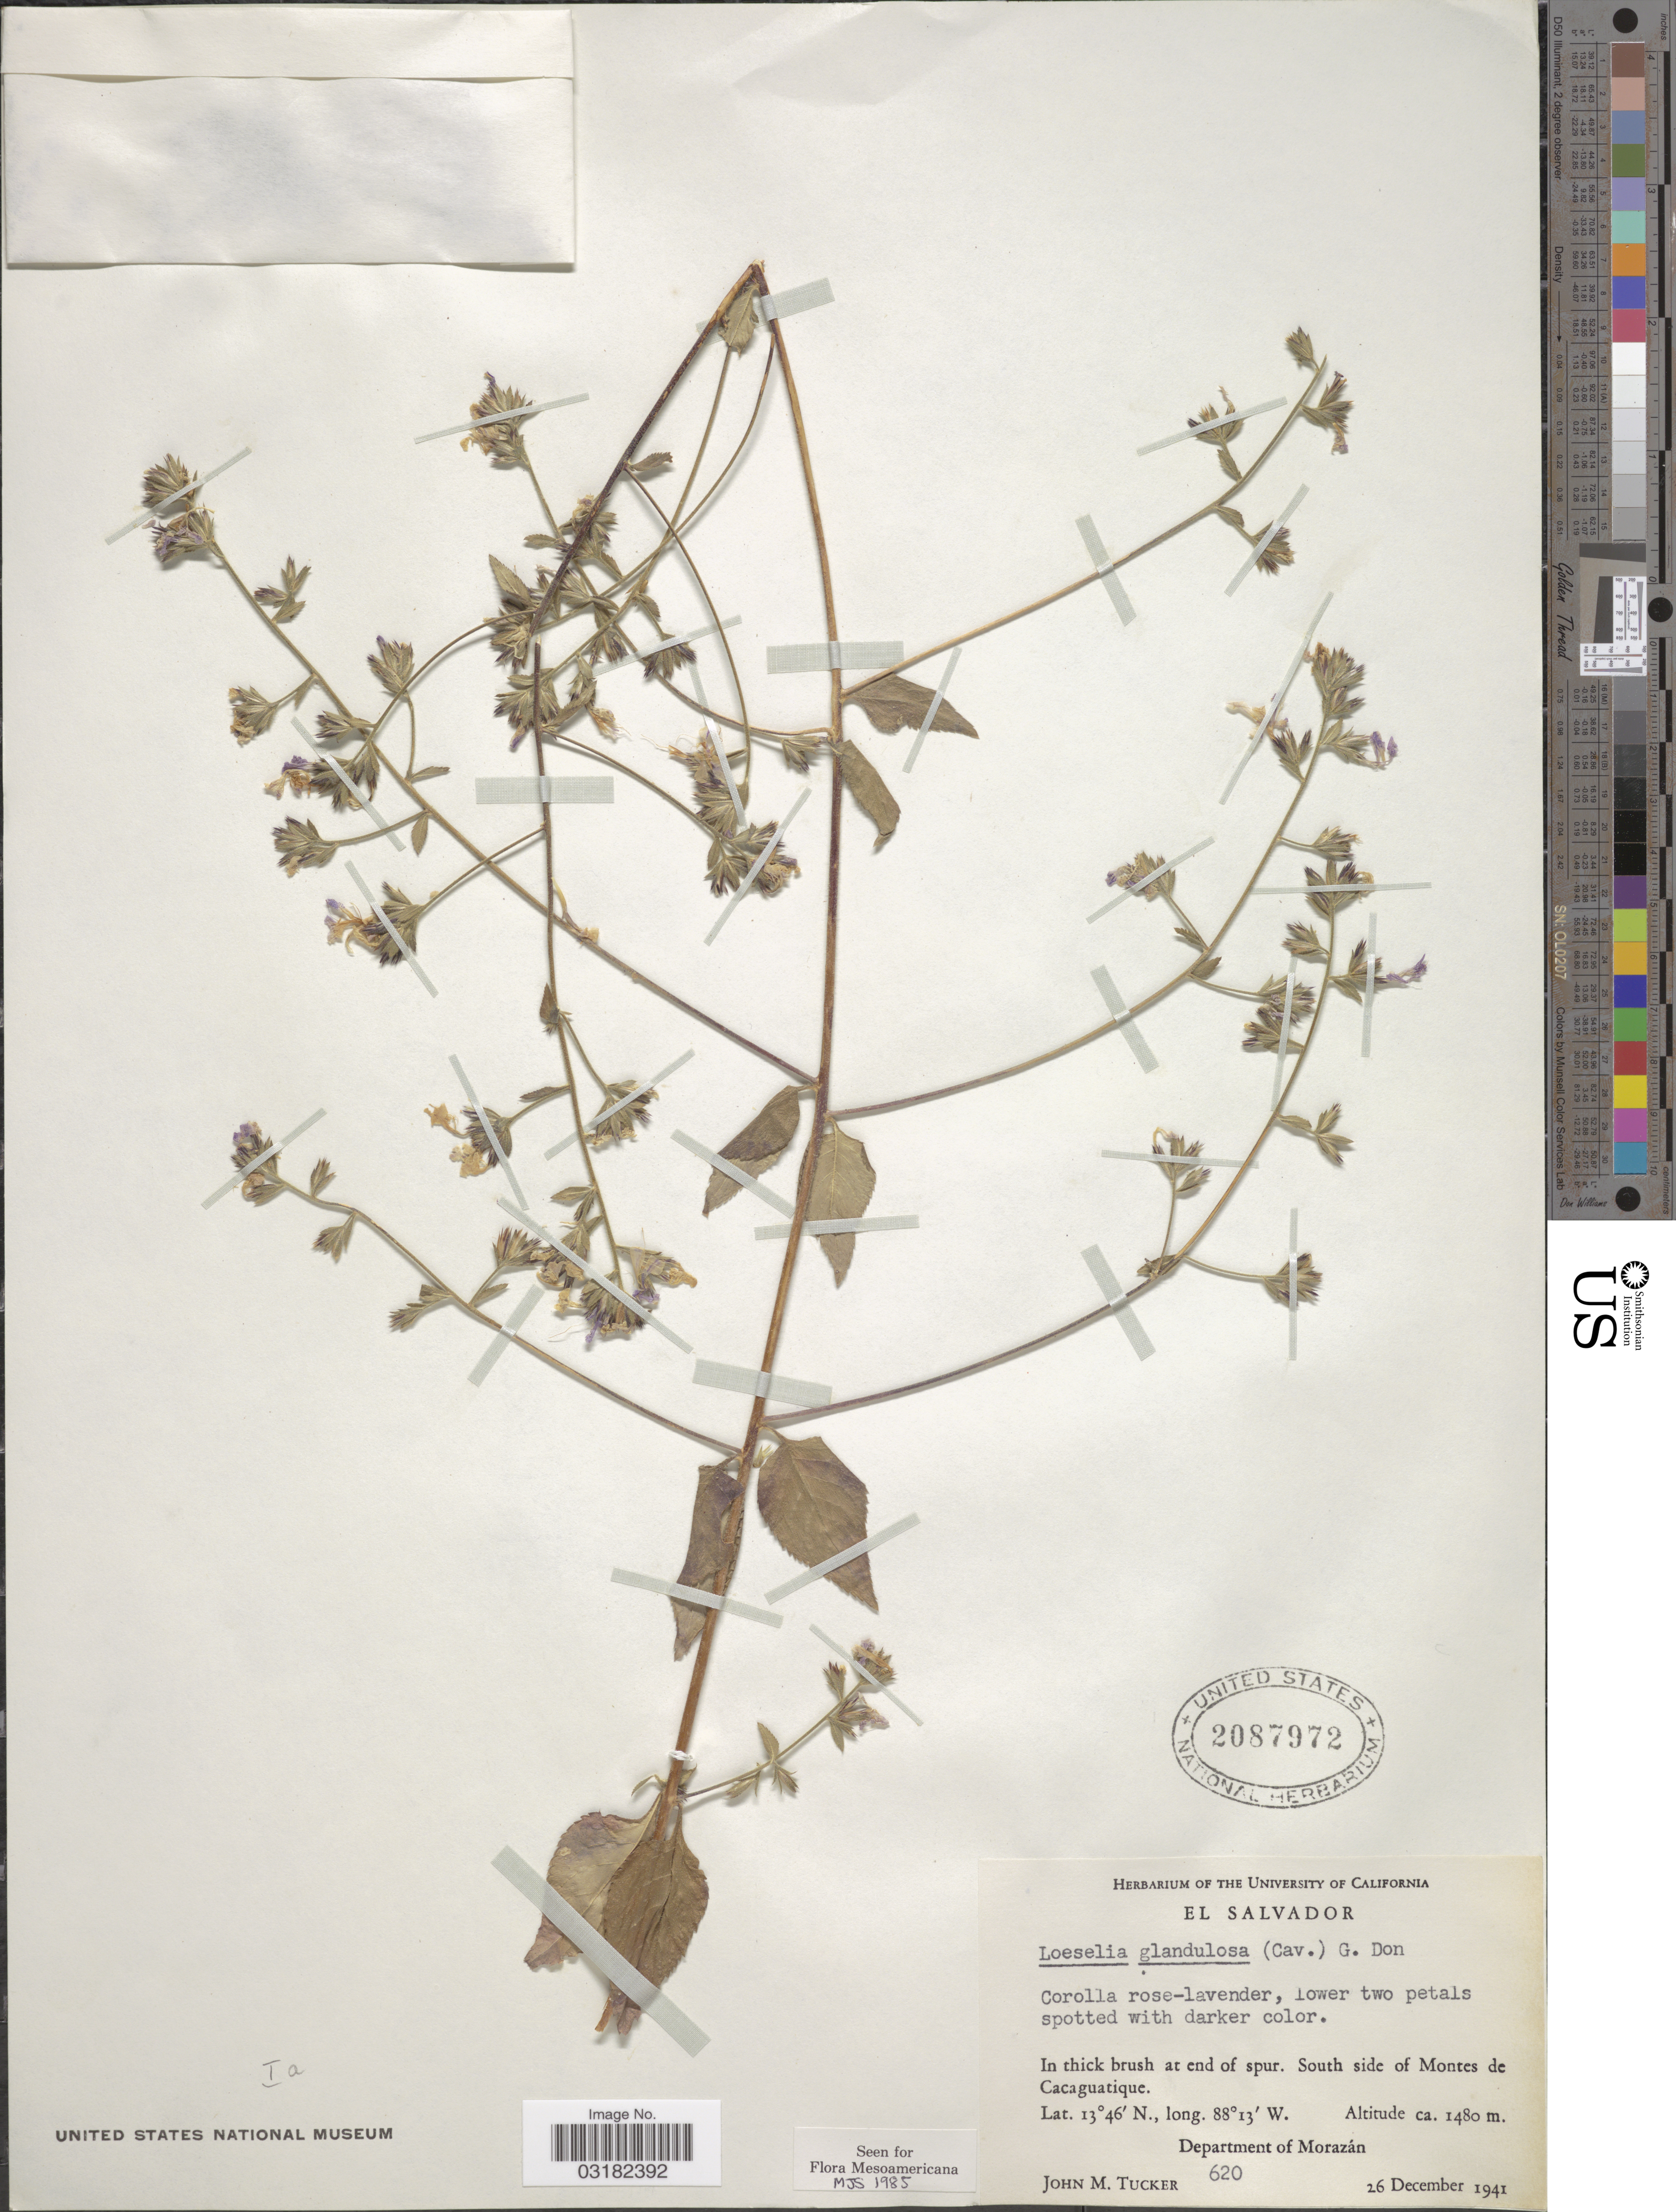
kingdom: Plantae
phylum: Tracheophyta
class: Magnoliopsida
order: Ericales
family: Polemoniaceae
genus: Loeselia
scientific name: Loeselia glandulosa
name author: (Cav.) G. Don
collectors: J. M. Tucker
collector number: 620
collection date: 1941-12-26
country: El Salvador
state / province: Morazan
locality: South side of Montes de Cacaguatique. Department of Morazán.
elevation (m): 1480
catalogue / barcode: US 2087972